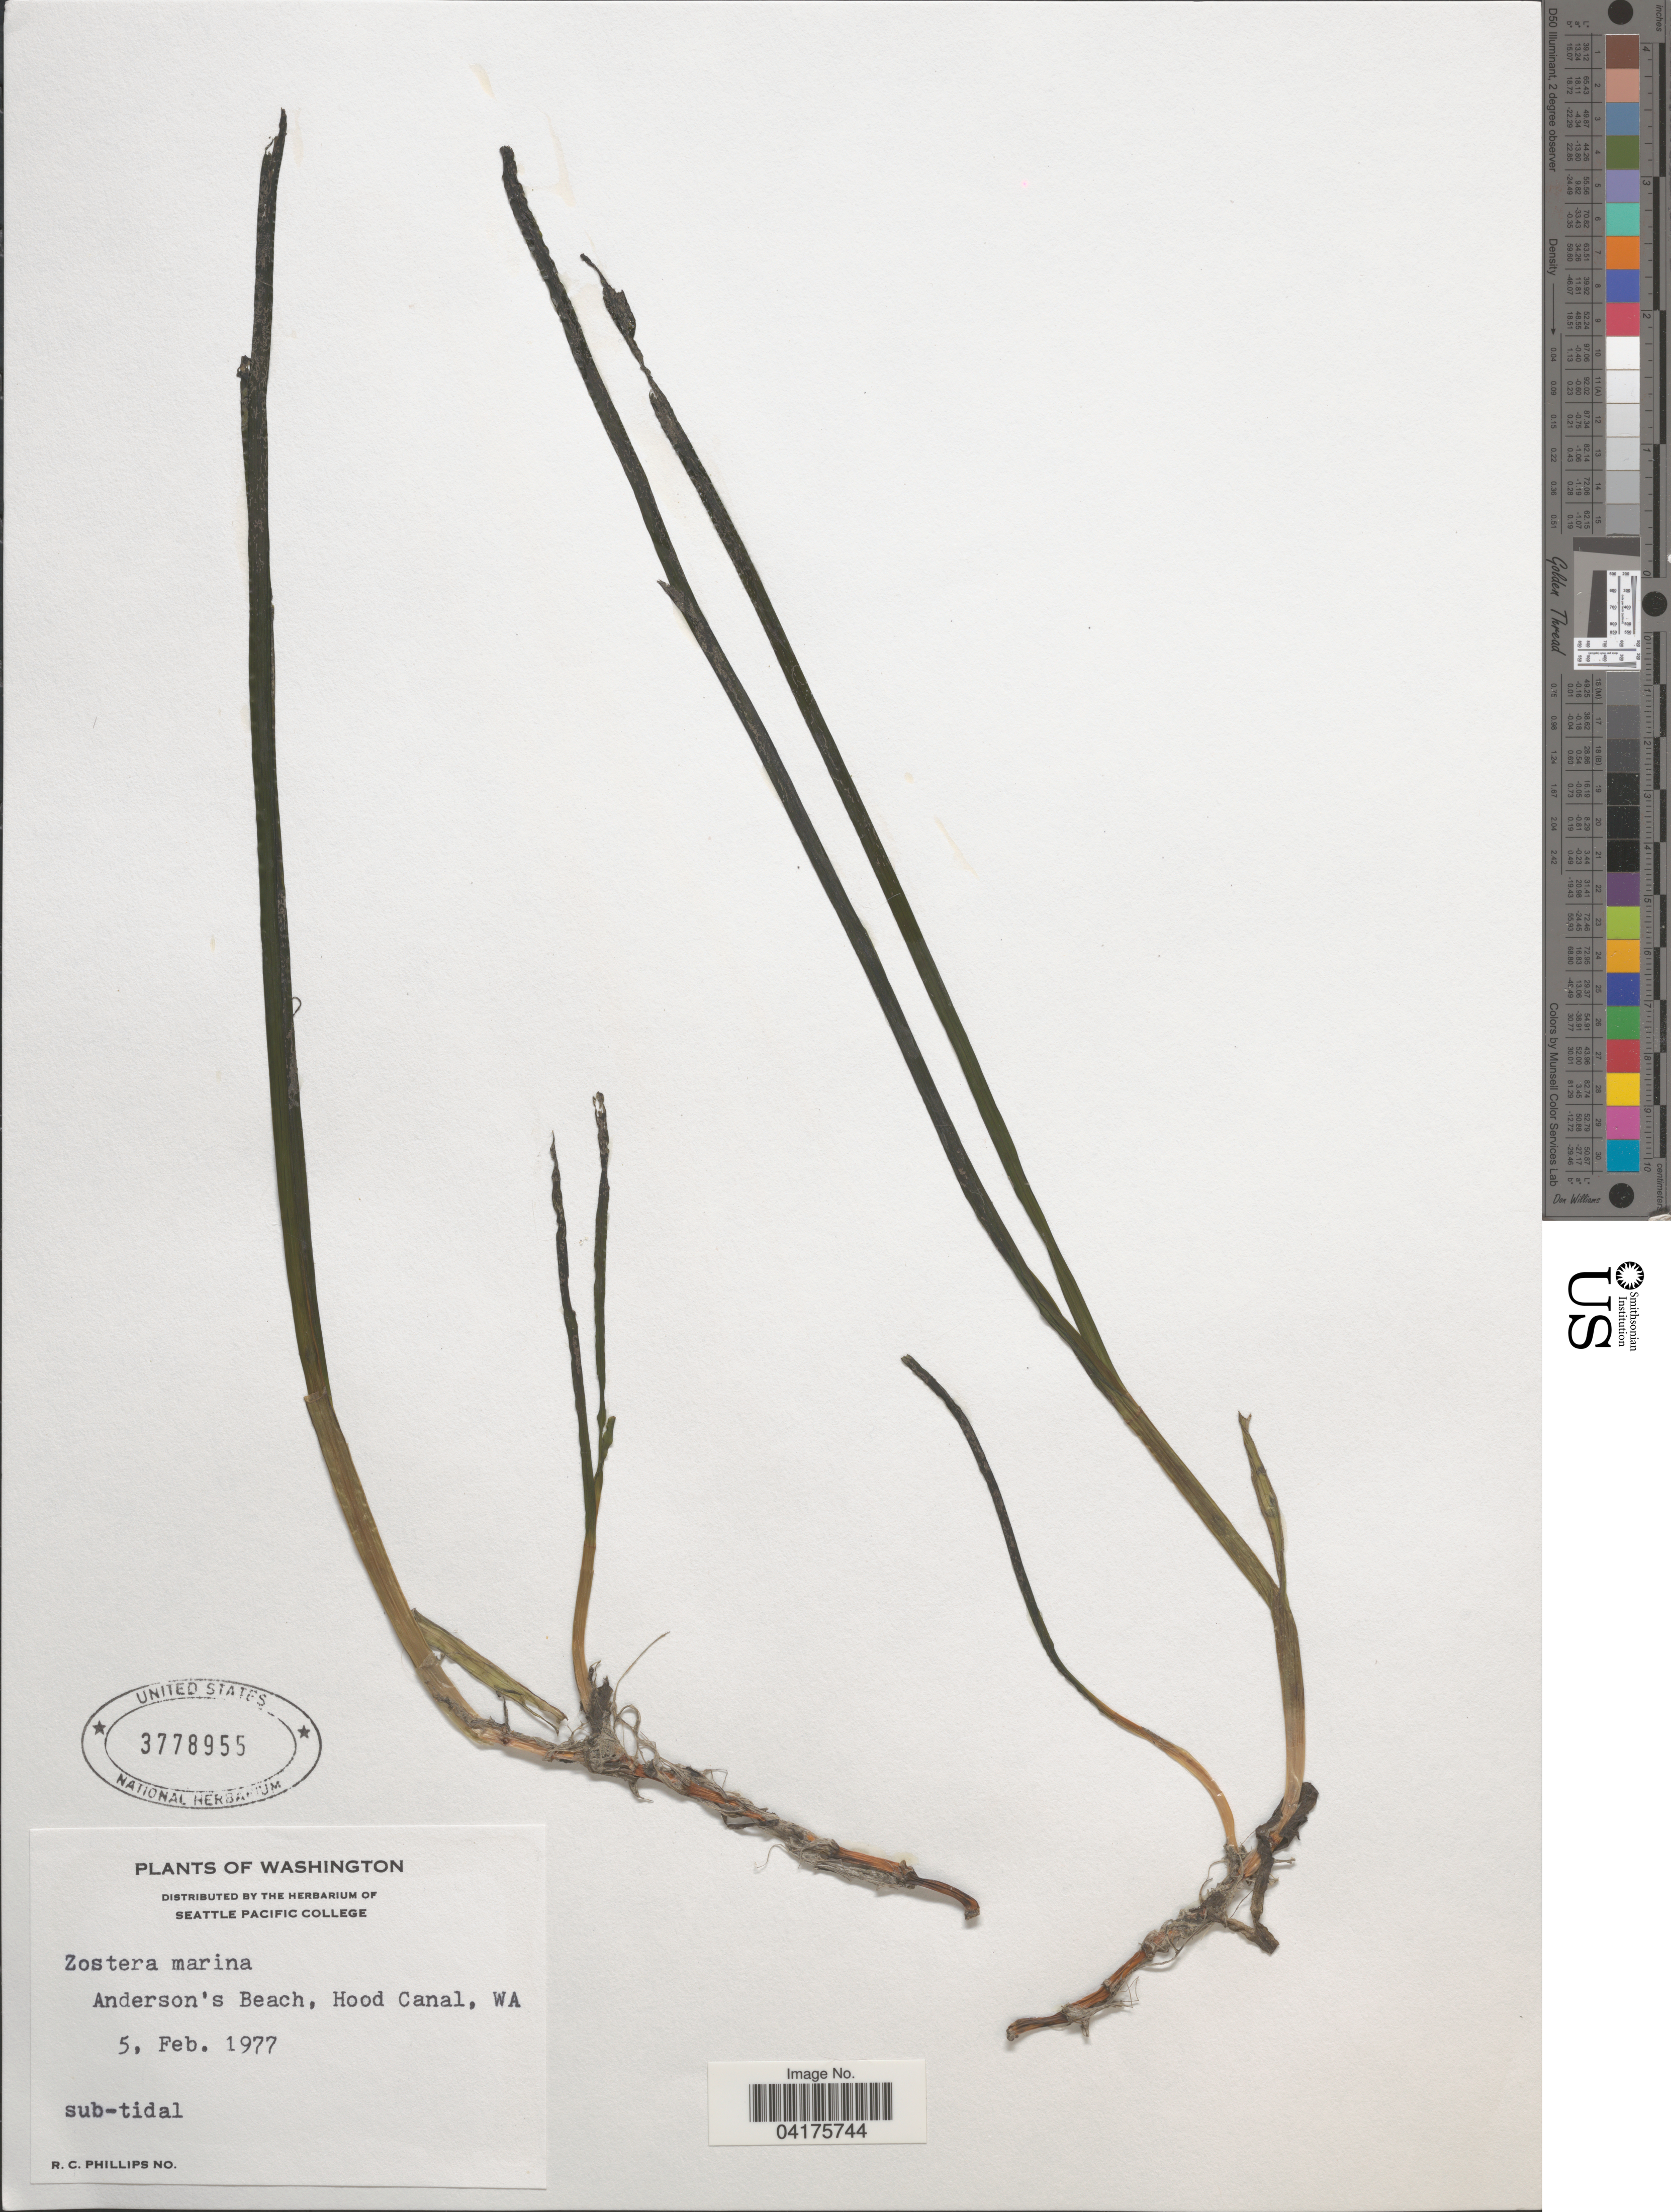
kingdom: Plantae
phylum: Tracheophyta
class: Liliopsida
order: Alismatales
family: Zosteraceae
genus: Zostera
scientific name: Zostera marina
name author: L.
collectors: R. C. Phillips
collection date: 1977-02-05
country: United States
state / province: Washington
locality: Anderson's Beach, Hood Canal.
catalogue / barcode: US 3778955